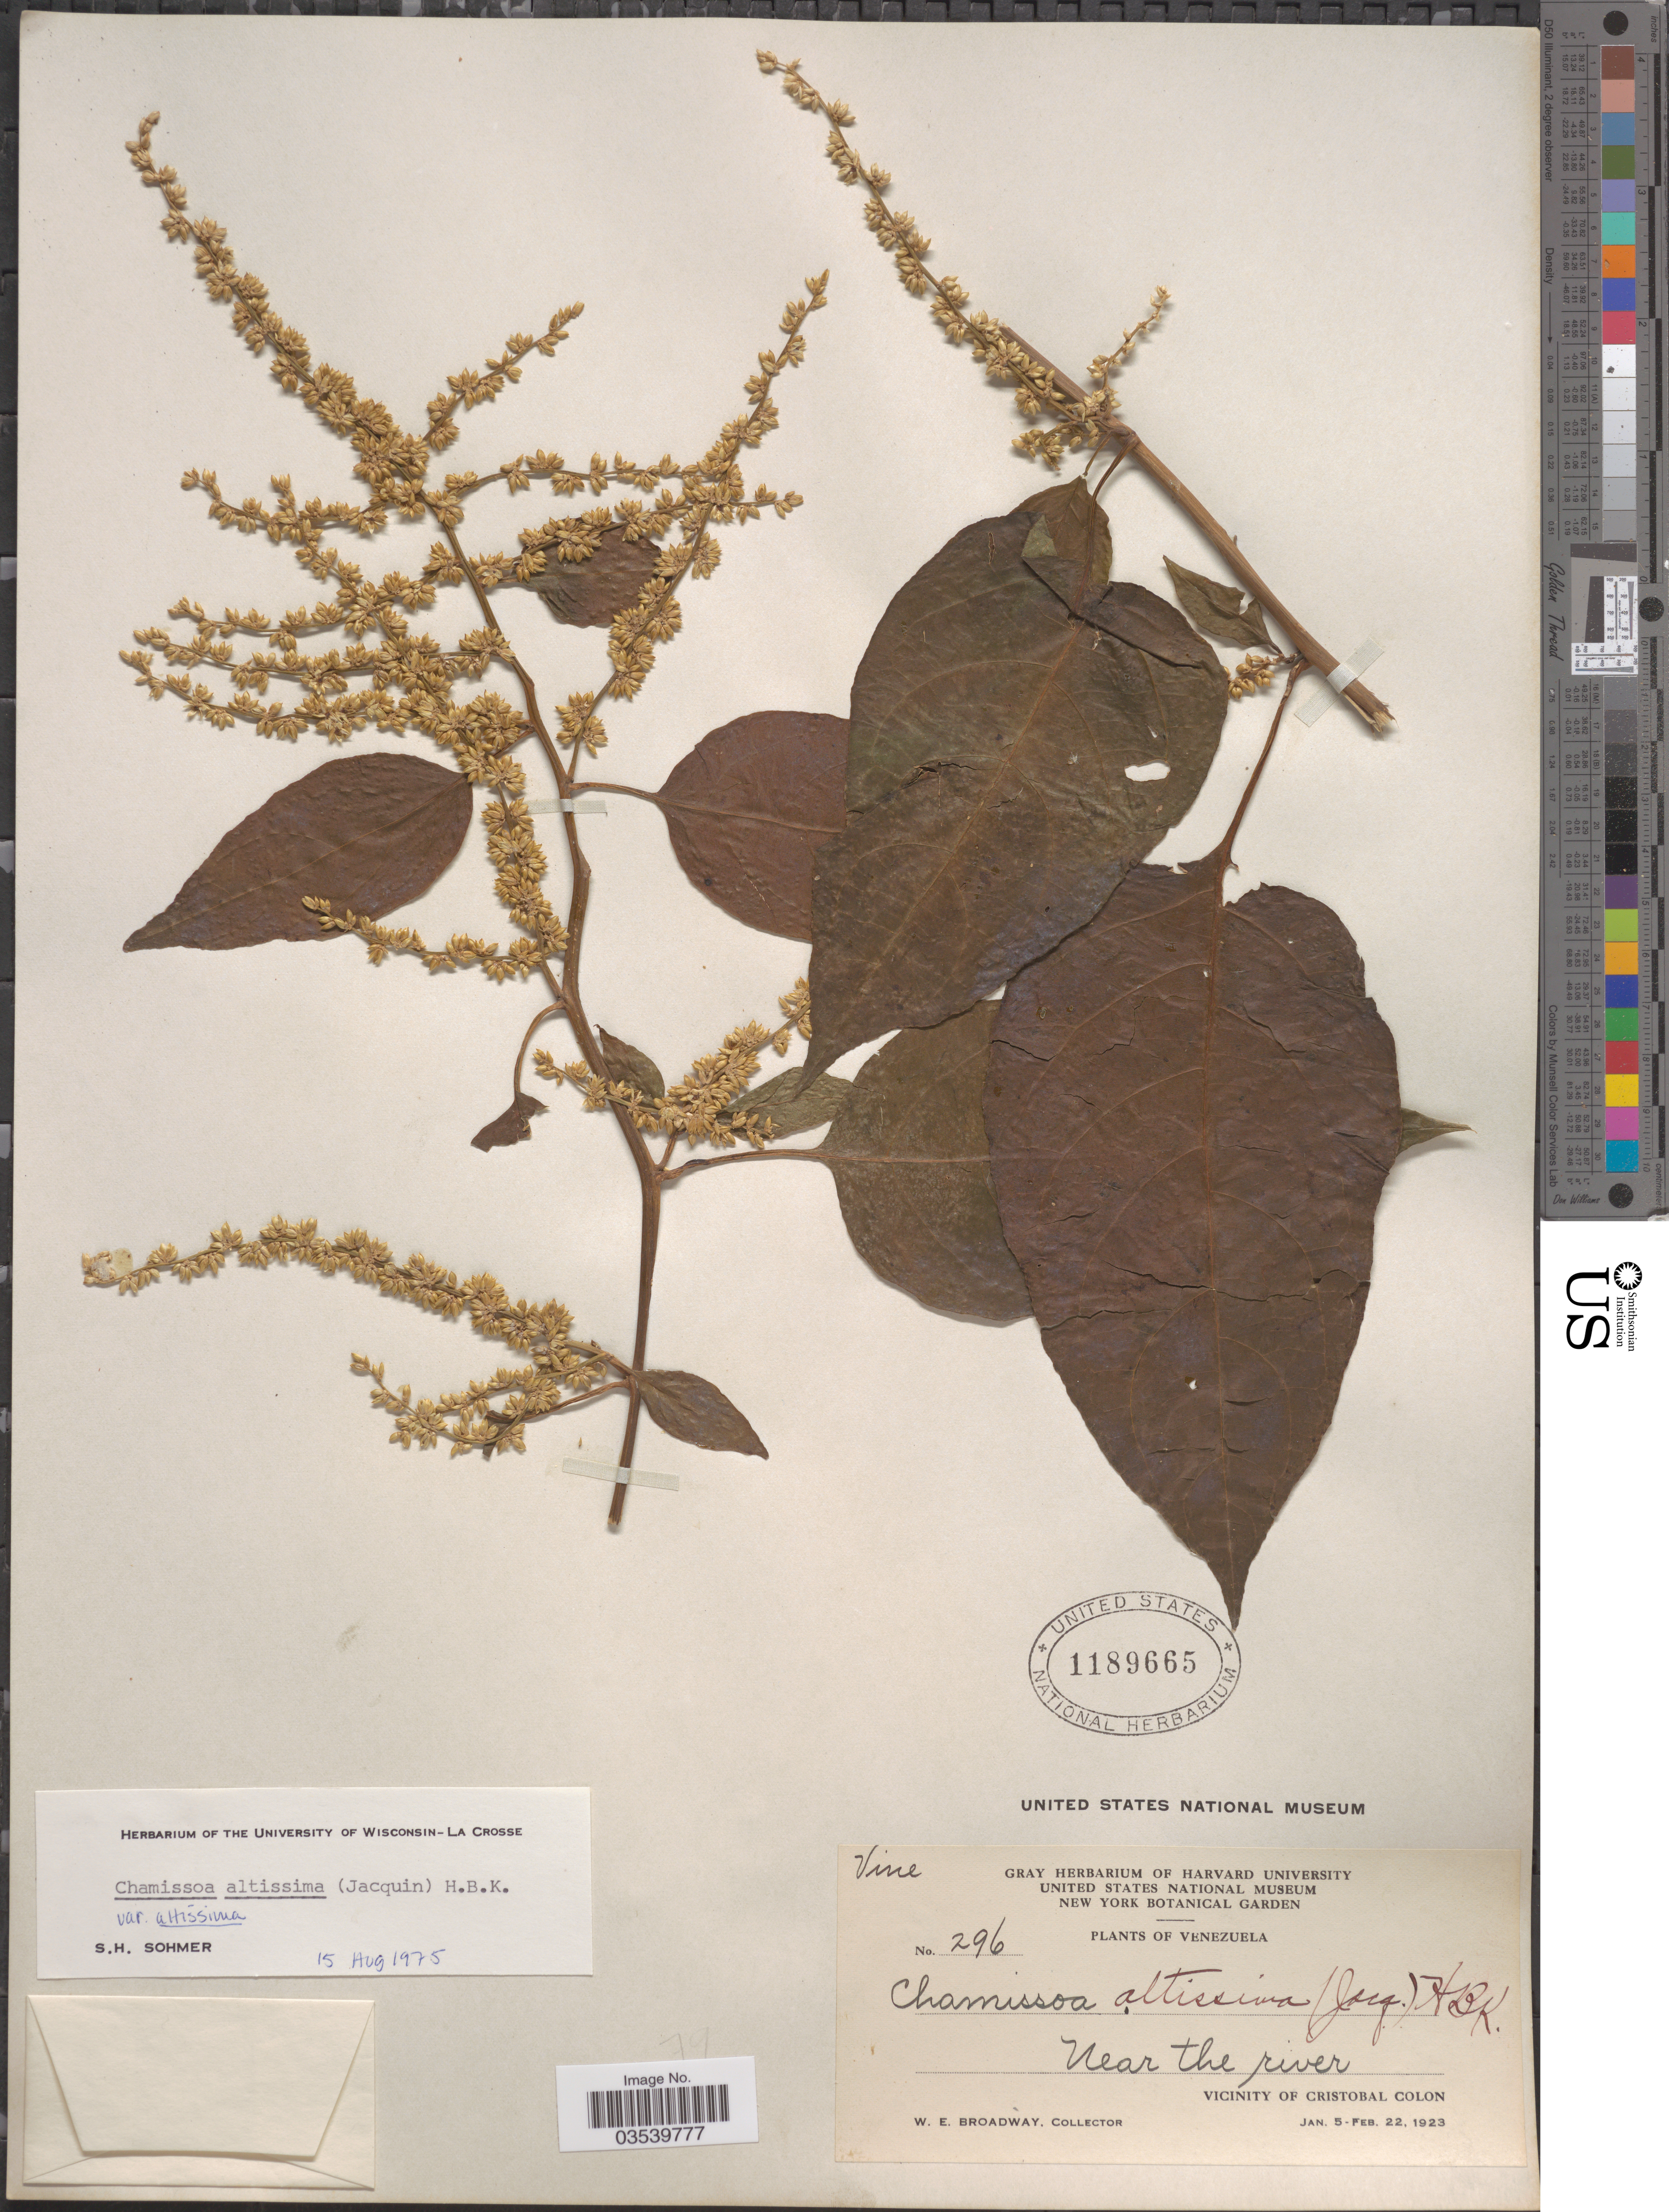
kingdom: Plantae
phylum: Tracheophyta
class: Magnoliopsida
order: Caryophyllales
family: Amaranthaceae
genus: Chamissoa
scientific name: Chamissoa altissima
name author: (Jacq.) Kunth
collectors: W. E. Broadway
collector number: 296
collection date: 1923-01-05/1923-02-22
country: Venezuela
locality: Near the river. Vicinity of Cristobal Colon.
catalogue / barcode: US 1189665